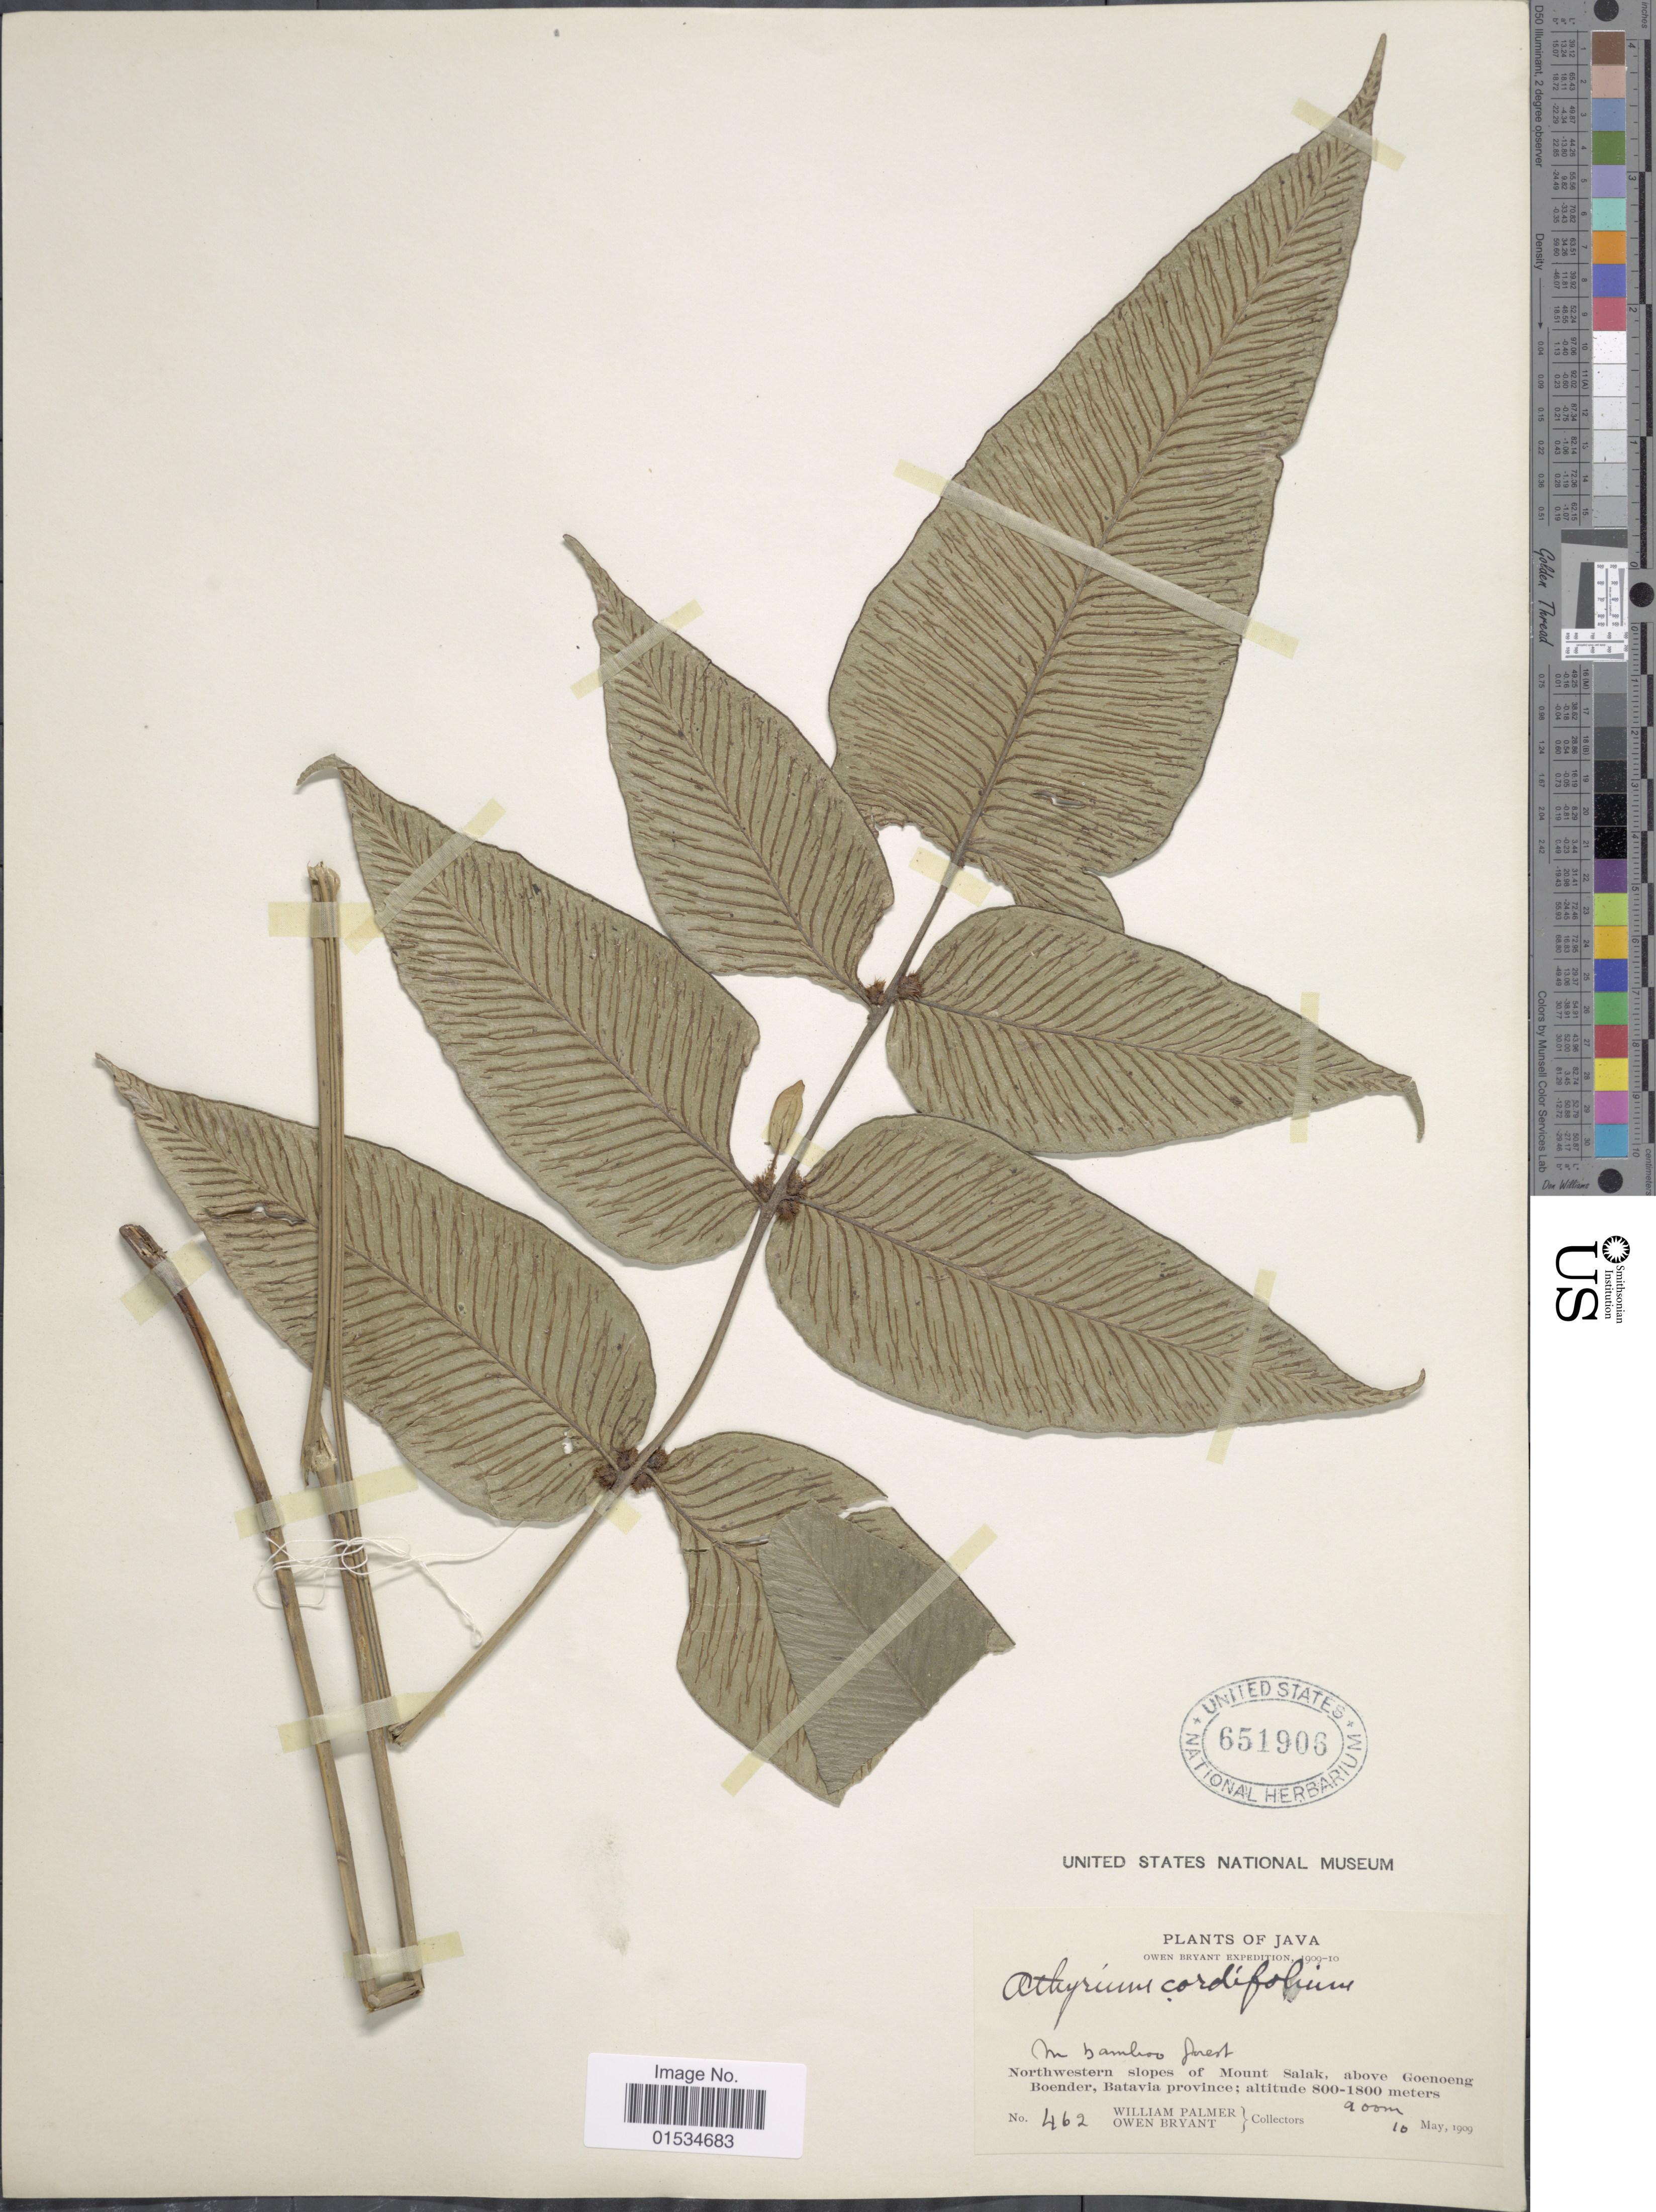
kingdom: Plantae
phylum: Tracheophyta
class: Polypodiopsida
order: Polypodiales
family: Athyriaceae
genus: Diplazium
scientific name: Diplazium cordifolium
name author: Blume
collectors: W. Palmer & O. Bryant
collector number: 462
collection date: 1909-05-10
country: Indonesia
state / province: Java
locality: Northwestern slopes of Mount Salak, above Goenoeng Boender, Batavia Province, M bamboo juest [interpreted]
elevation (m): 900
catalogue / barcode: US 651906